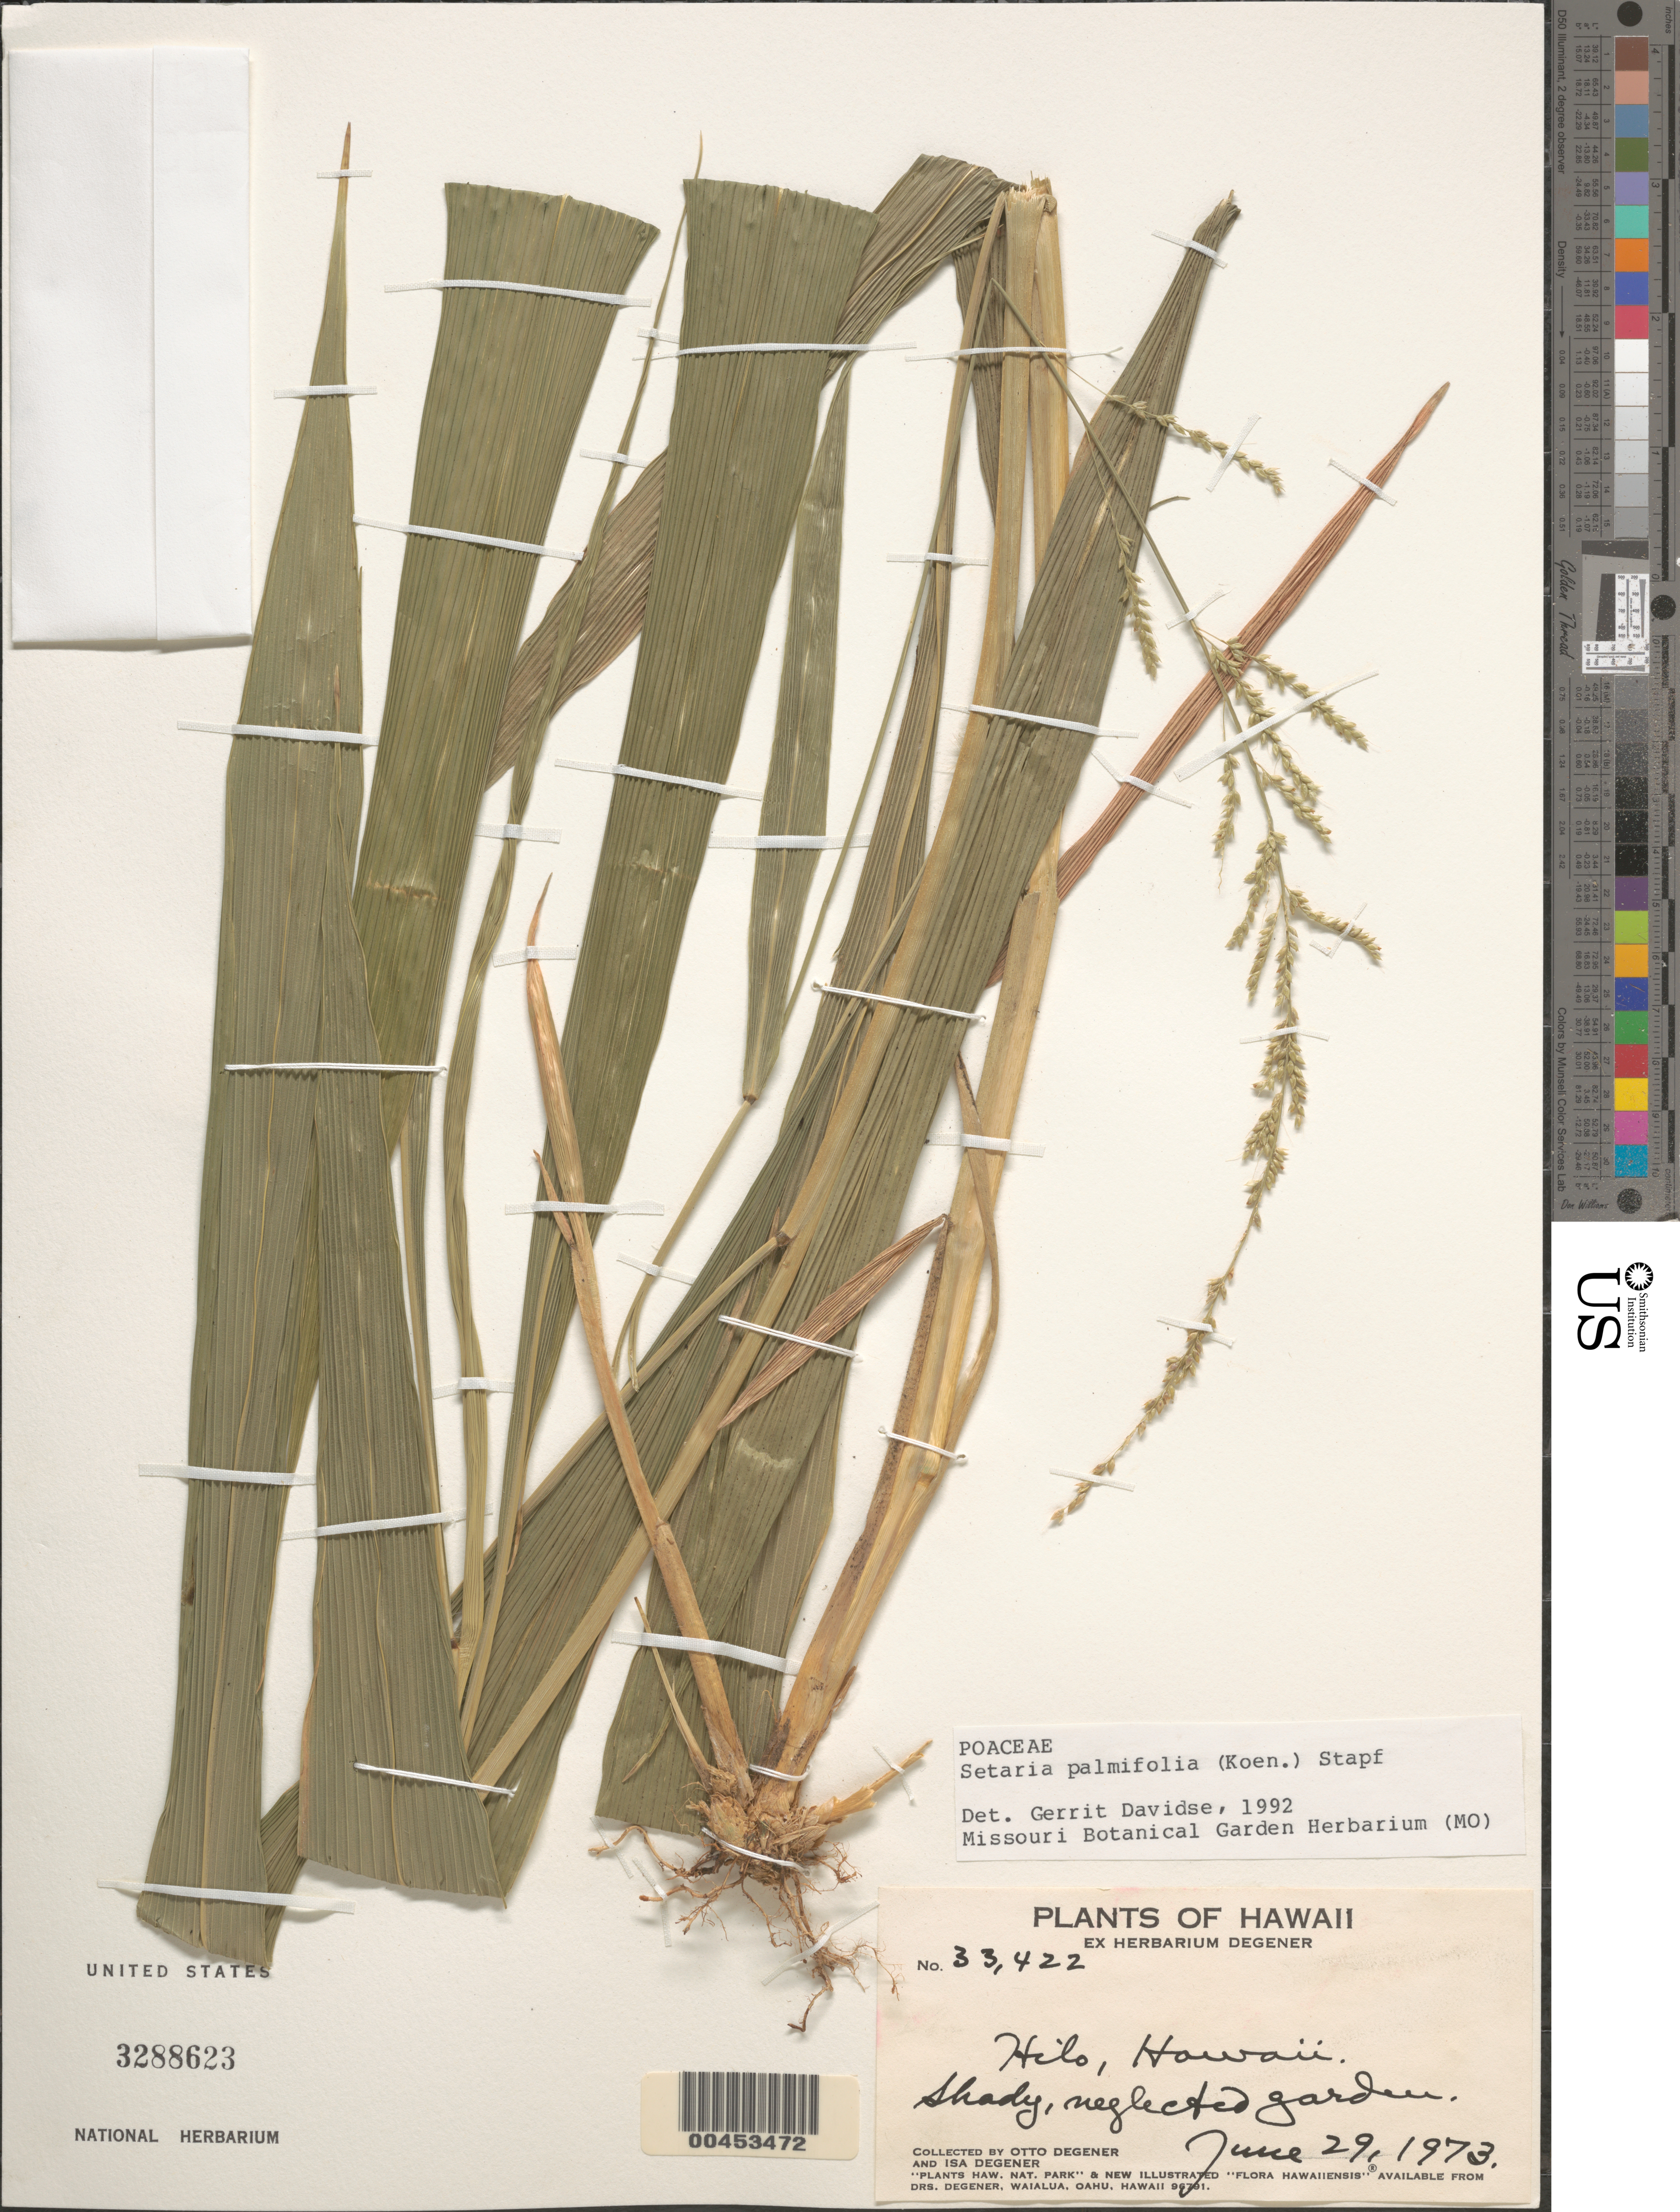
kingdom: Plantae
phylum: Tracheophyta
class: Liliopsida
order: Poales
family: Poaceae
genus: Setaria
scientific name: Setaria palmifolia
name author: (J. Koenig) Stapf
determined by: Davidse, Gerrit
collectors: O. Degener & I. Degener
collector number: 33422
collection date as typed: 29 Jun 1973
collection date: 1973-06-29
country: United States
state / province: Hawaii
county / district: Hawaii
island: Hawaii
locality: Hilo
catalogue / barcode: US 3288623